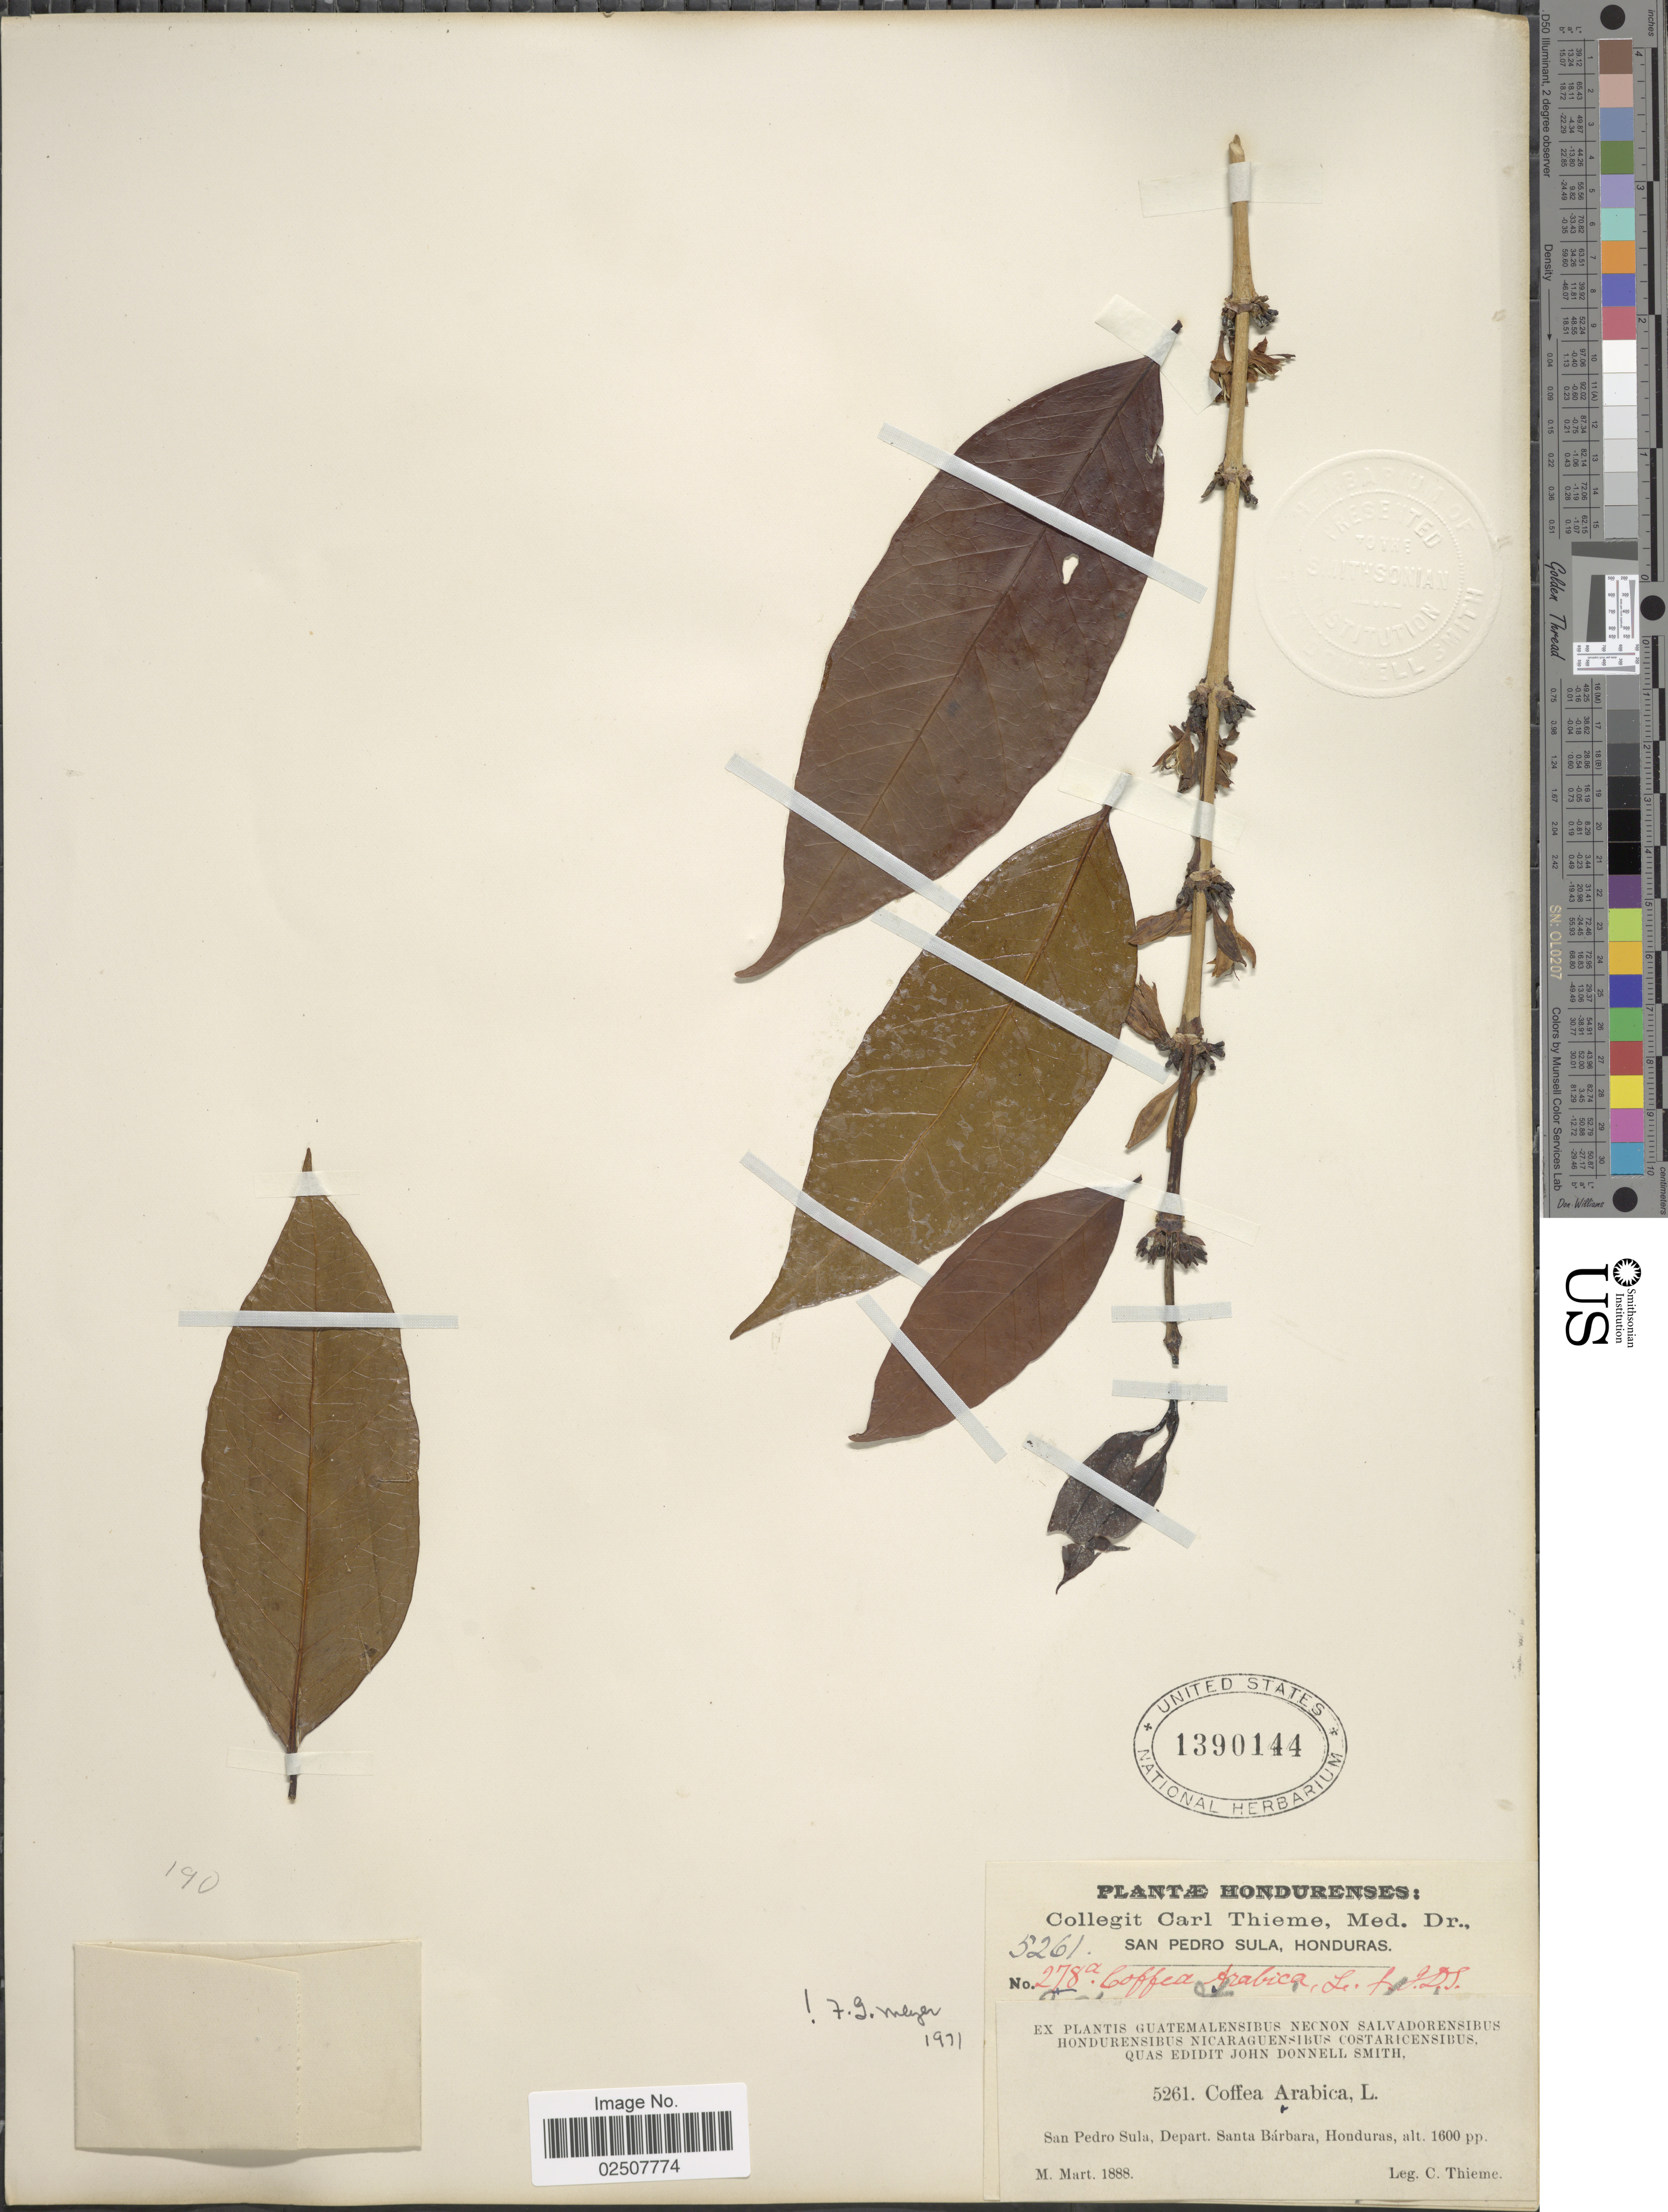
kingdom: Plantae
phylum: Tracheophyta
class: Magnoliopsida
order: Gentianales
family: Rubiaceae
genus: Coffea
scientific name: Coffea arabica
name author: L.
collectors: C. Thieme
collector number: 5261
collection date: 1888-03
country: Honduras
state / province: Santa Bárbara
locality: San Pedro Sula, Depart. Santa Bárbara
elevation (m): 488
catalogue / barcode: US 1390144